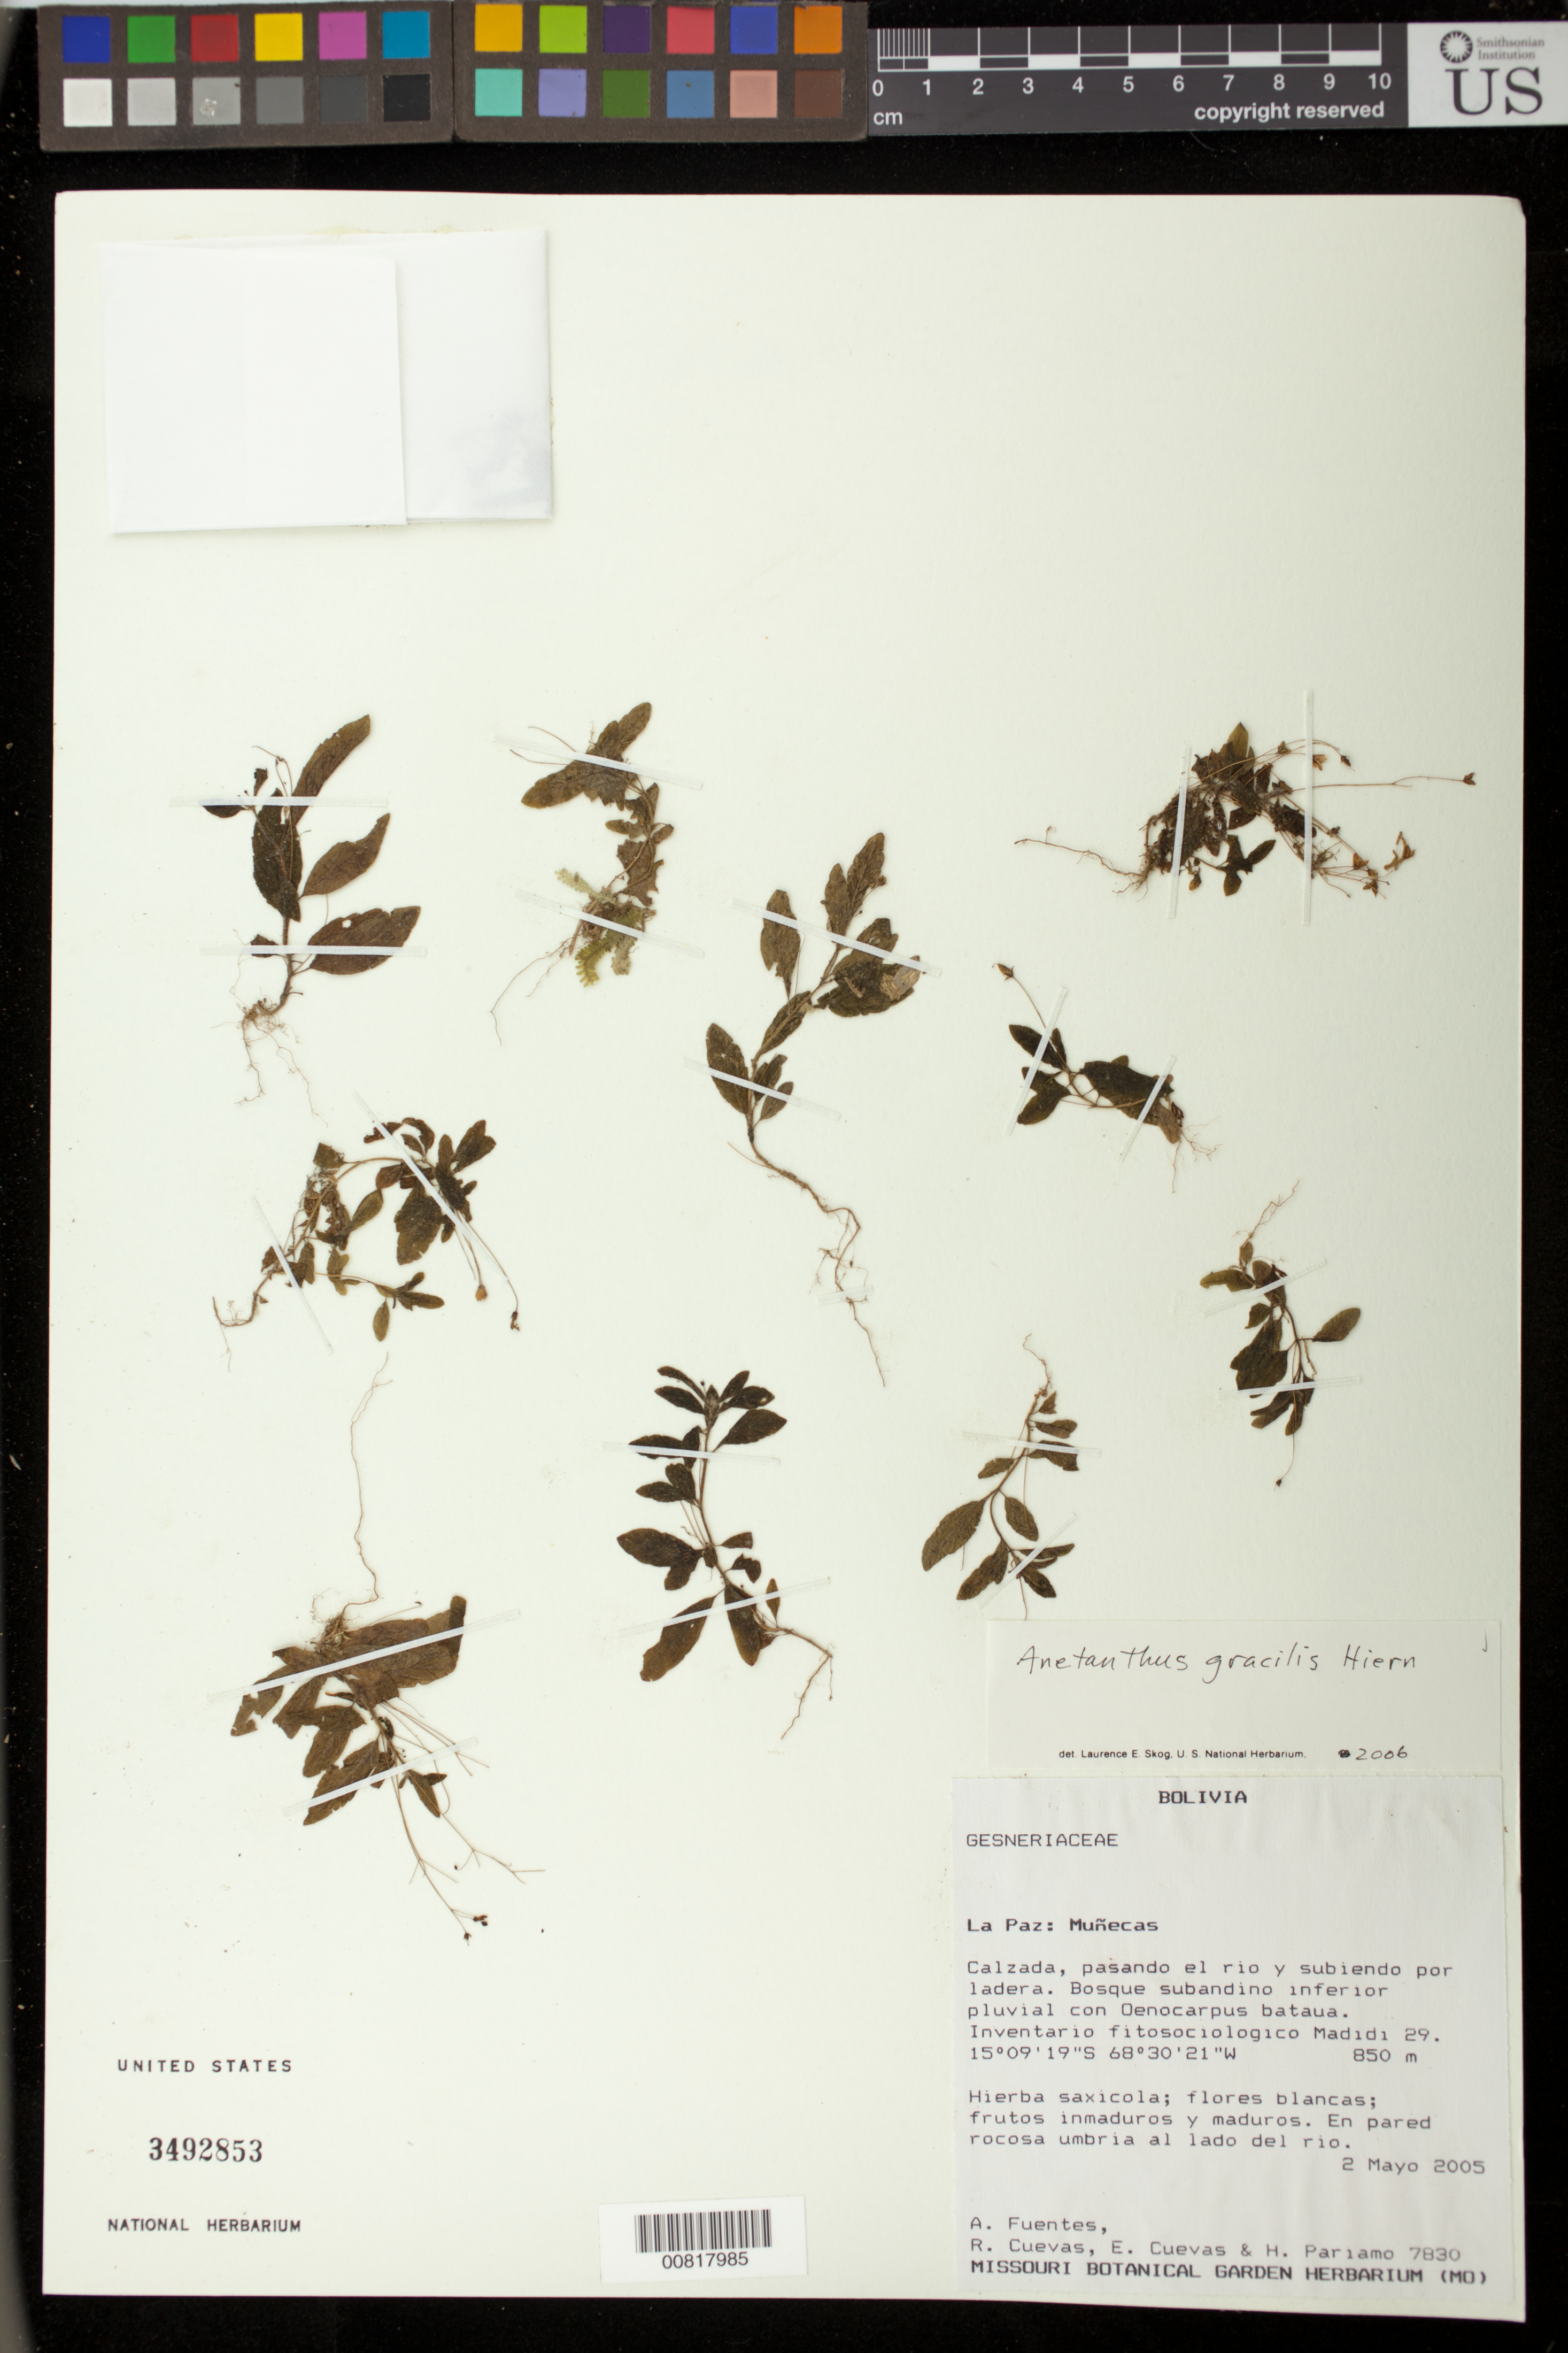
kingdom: Plantae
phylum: Tracheophyta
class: Magnoliopsida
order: Lamiales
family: Gesneriaceae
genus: Anetanthus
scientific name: Anetanthus gracilis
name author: Hiern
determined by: Skog, Laurence E.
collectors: A. Fuentes, R. Cuevas, E. Cuevas & H. Pariamo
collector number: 7830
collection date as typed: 02 May 2005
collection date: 2005-05-02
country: Bolivia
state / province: La Paz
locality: La Paz: Muñecas. Calzada, pasando el rio y subiendo por ladera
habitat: Bosque subandino inferior pluvial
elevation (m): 850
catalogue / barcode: US 3492853